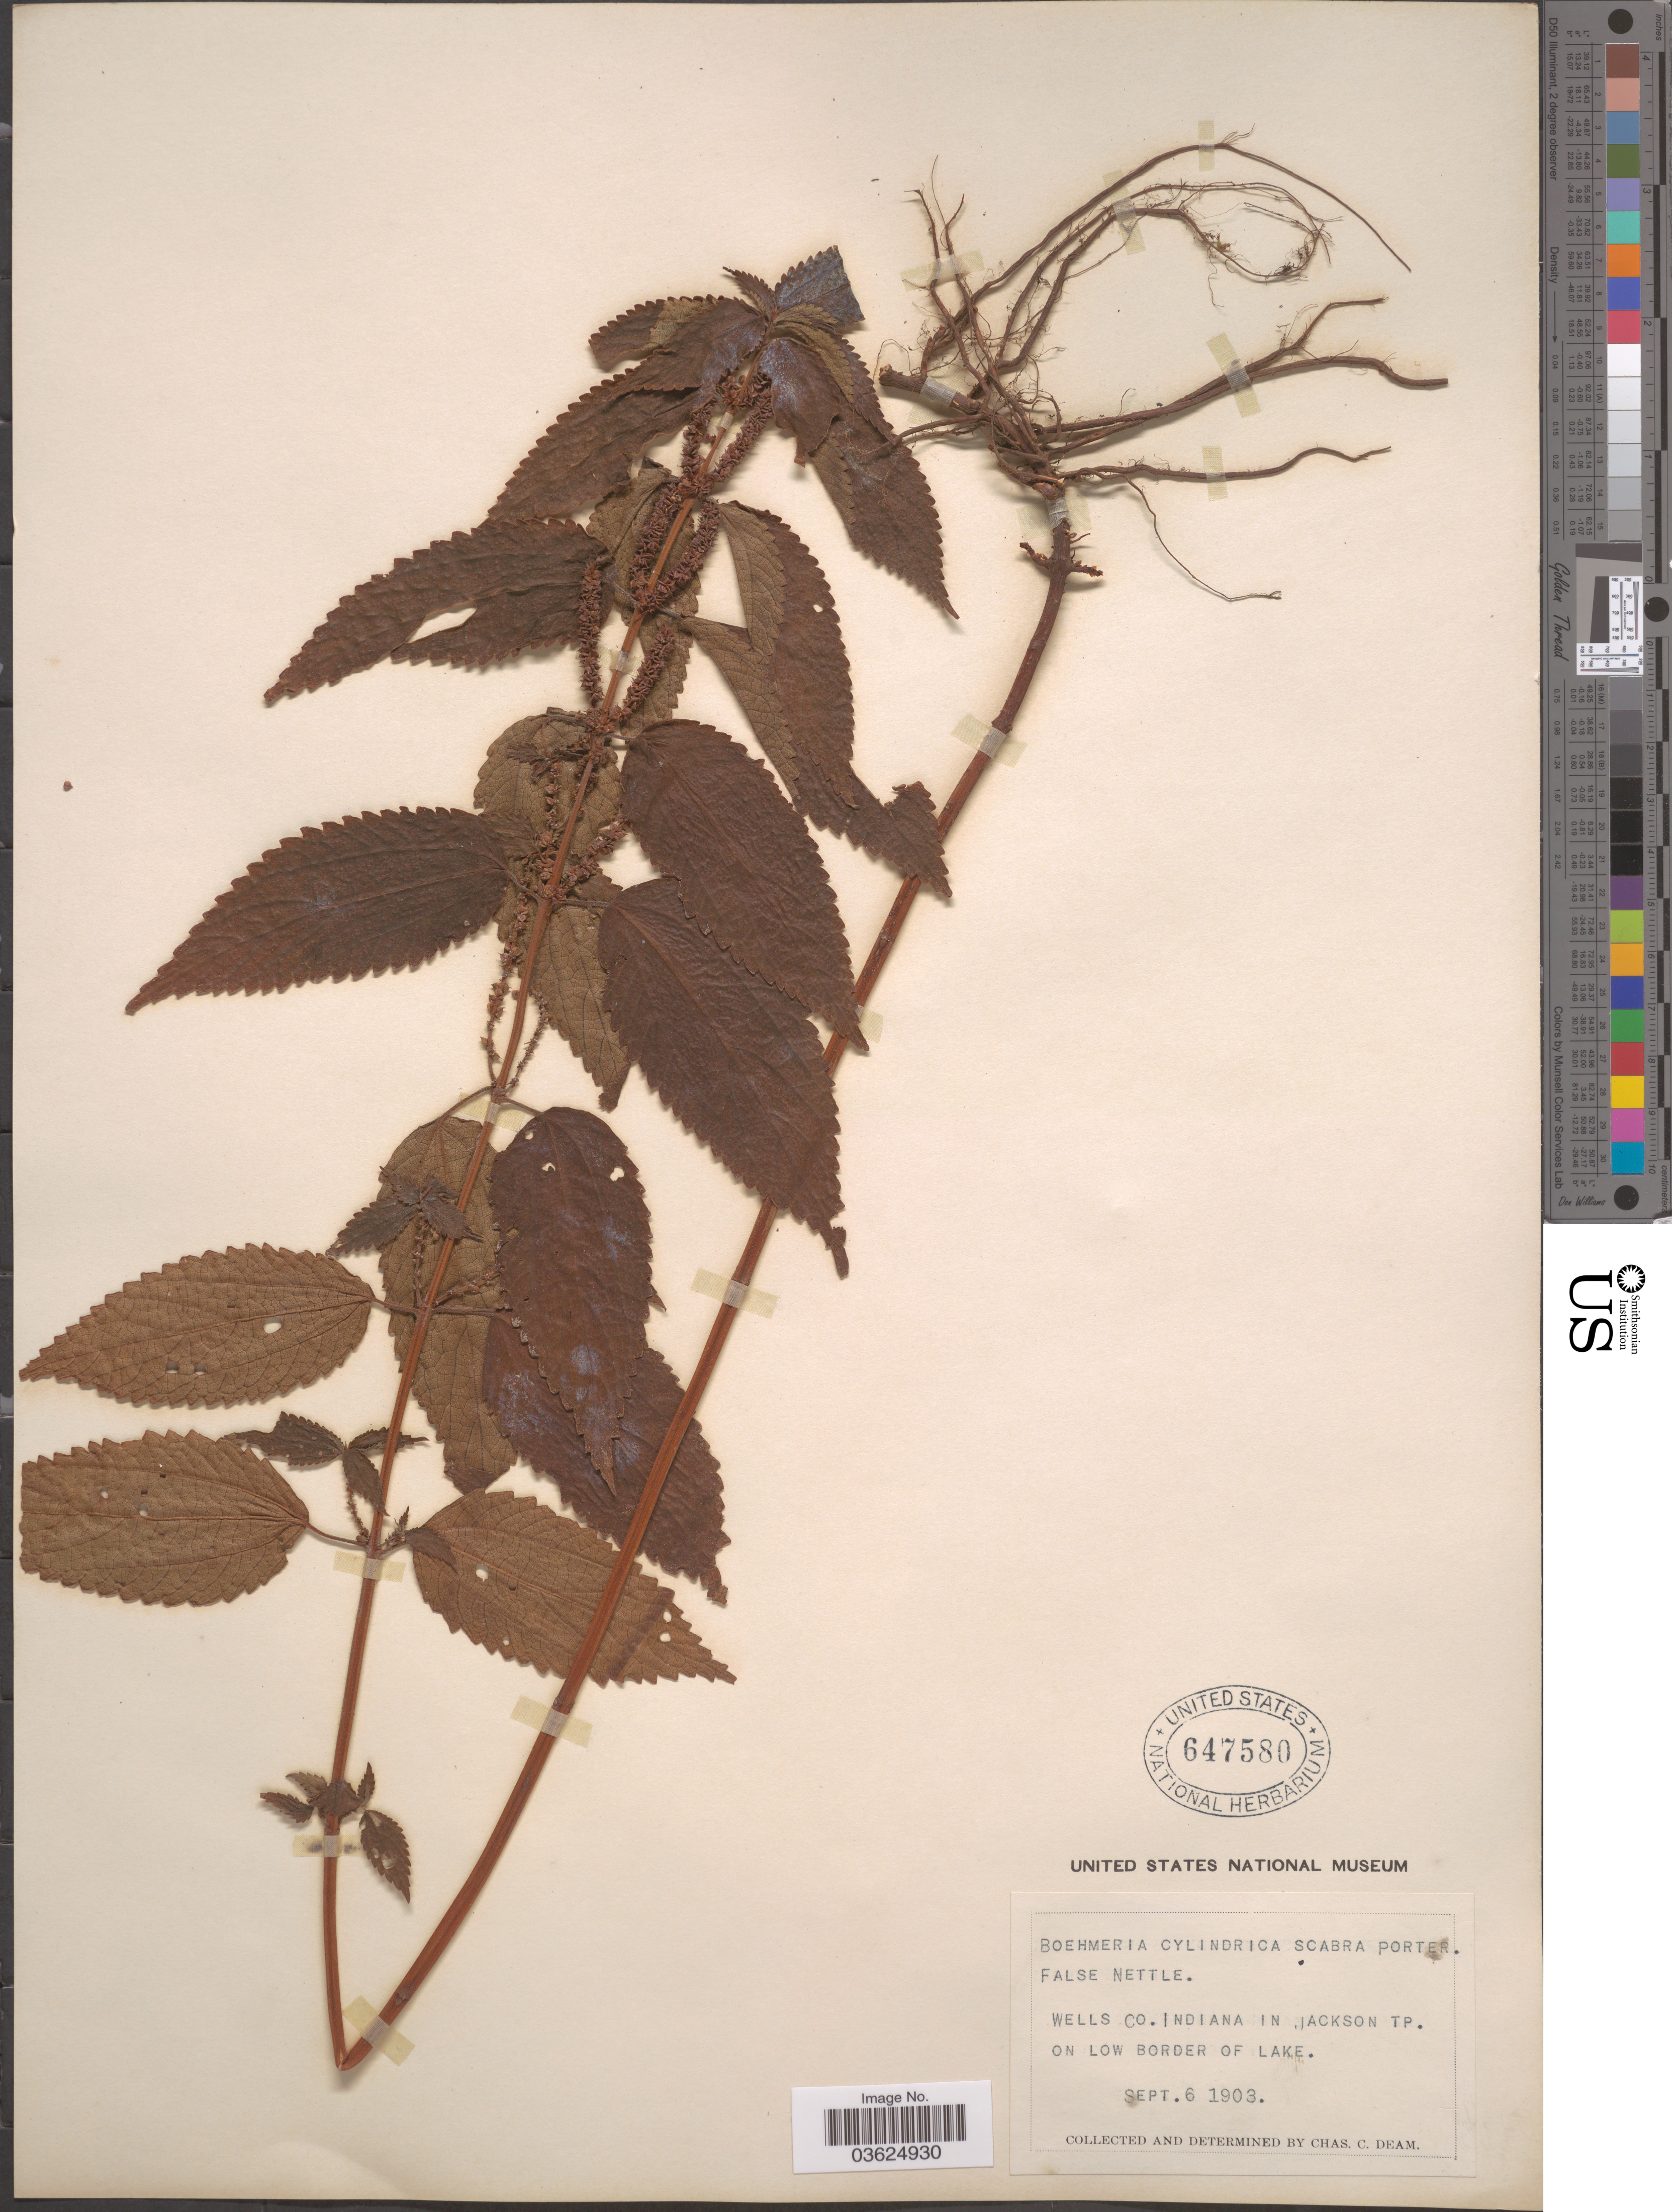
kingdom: Plantae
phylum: Tracheophyta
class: Magnoliopsida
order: Rosales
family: Urticaceae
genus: Boehmeria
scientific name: Boehmeria drummondiana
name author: Wedd.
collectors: C. C. Deam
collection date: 1903-09-06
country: United States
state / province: Indiana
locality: Wells Co. Indiana in Jackson Tp. on low border of lake.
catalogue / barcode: US 647580